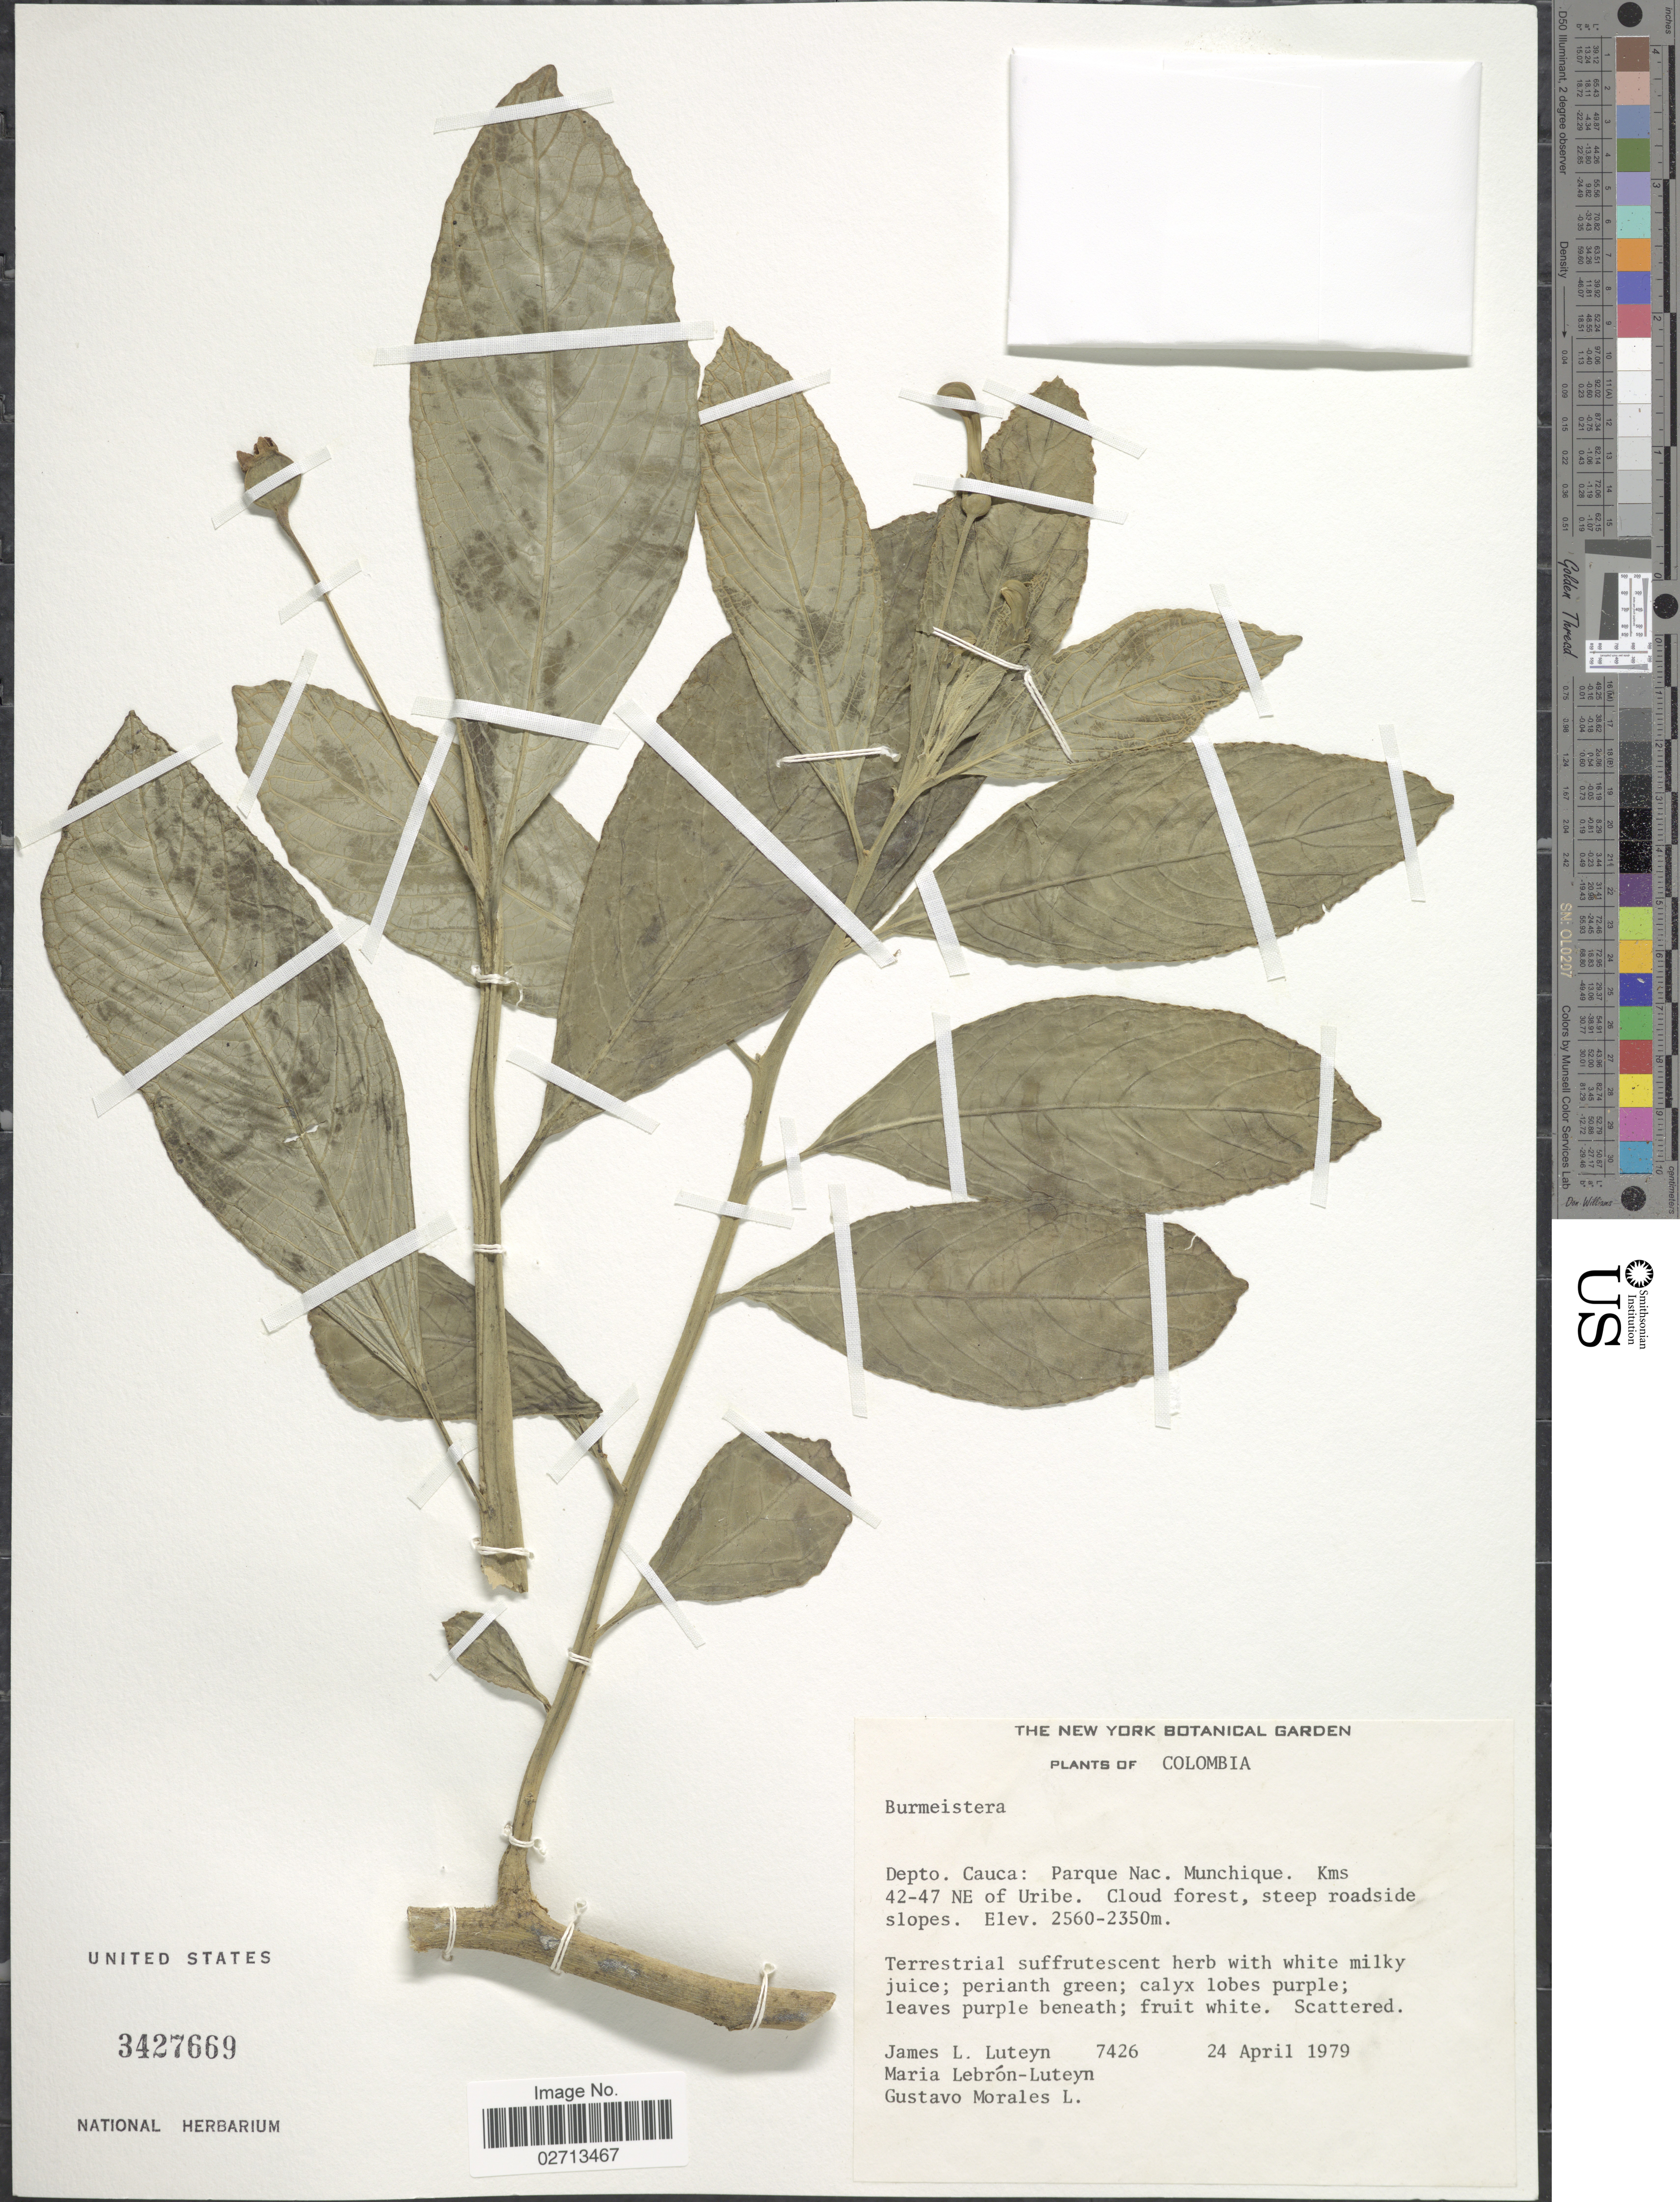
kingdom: Plantae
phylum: Tracheophyta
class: Magnoliopsida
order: Asterales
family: Campanulaceae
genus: Burmeistera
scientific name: Burmeistera sp.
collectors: J. L. Luteyn, M. L. Lebrón-Luteyn & G. Morales L.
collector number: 7426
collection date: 1979-04-24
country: Colombia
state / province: Cauca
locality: Depto. Cauca: Parque Nac. Munchique. Kms 42-47 NE of Uribe.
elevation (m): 2350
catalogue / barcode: US 3427669